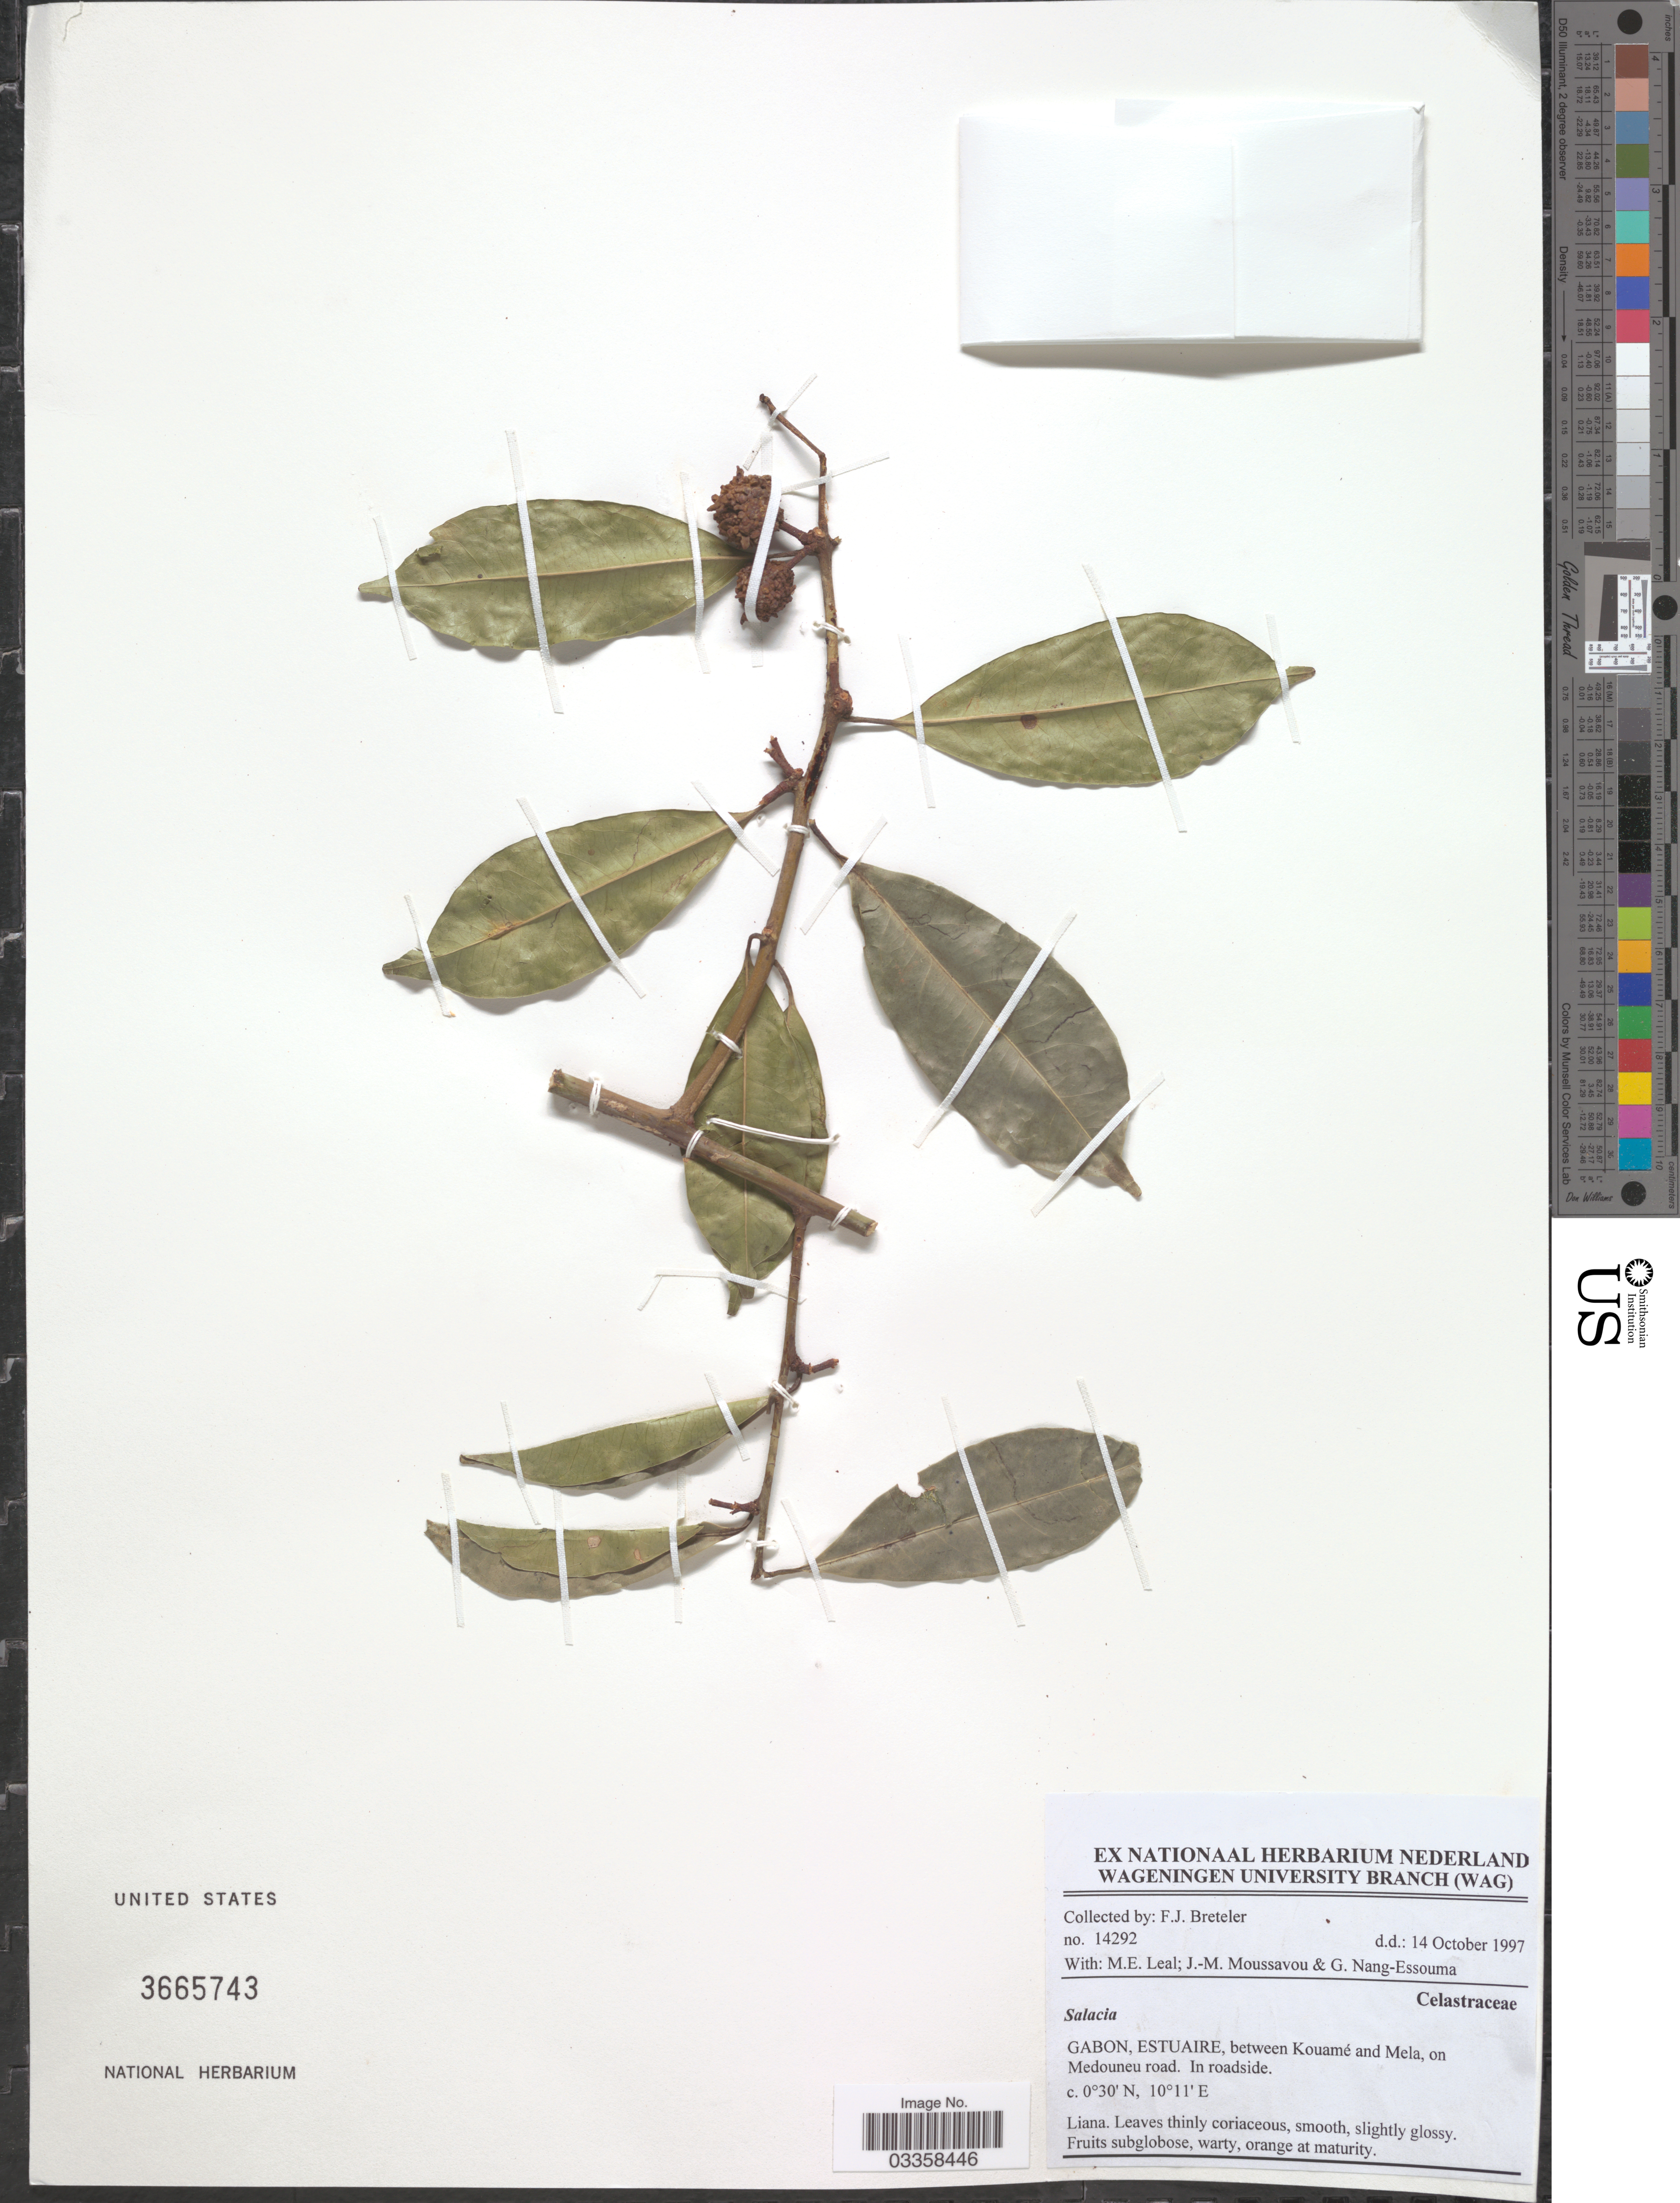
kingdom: Plantae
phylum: Tracheophyta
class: Magnoliopsida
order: Celastrales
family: Celastraceae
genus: Salacia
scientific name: Salacia sp.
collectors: F. J. Breteler, M. E. Leal, J. Moussavou & G. Nang-Essouma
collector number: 14292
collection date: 1997-10-14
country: Gabon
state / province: Estuaire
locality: Between Kouamé and Mela, on Medouneu road.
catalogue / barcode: US 3665743